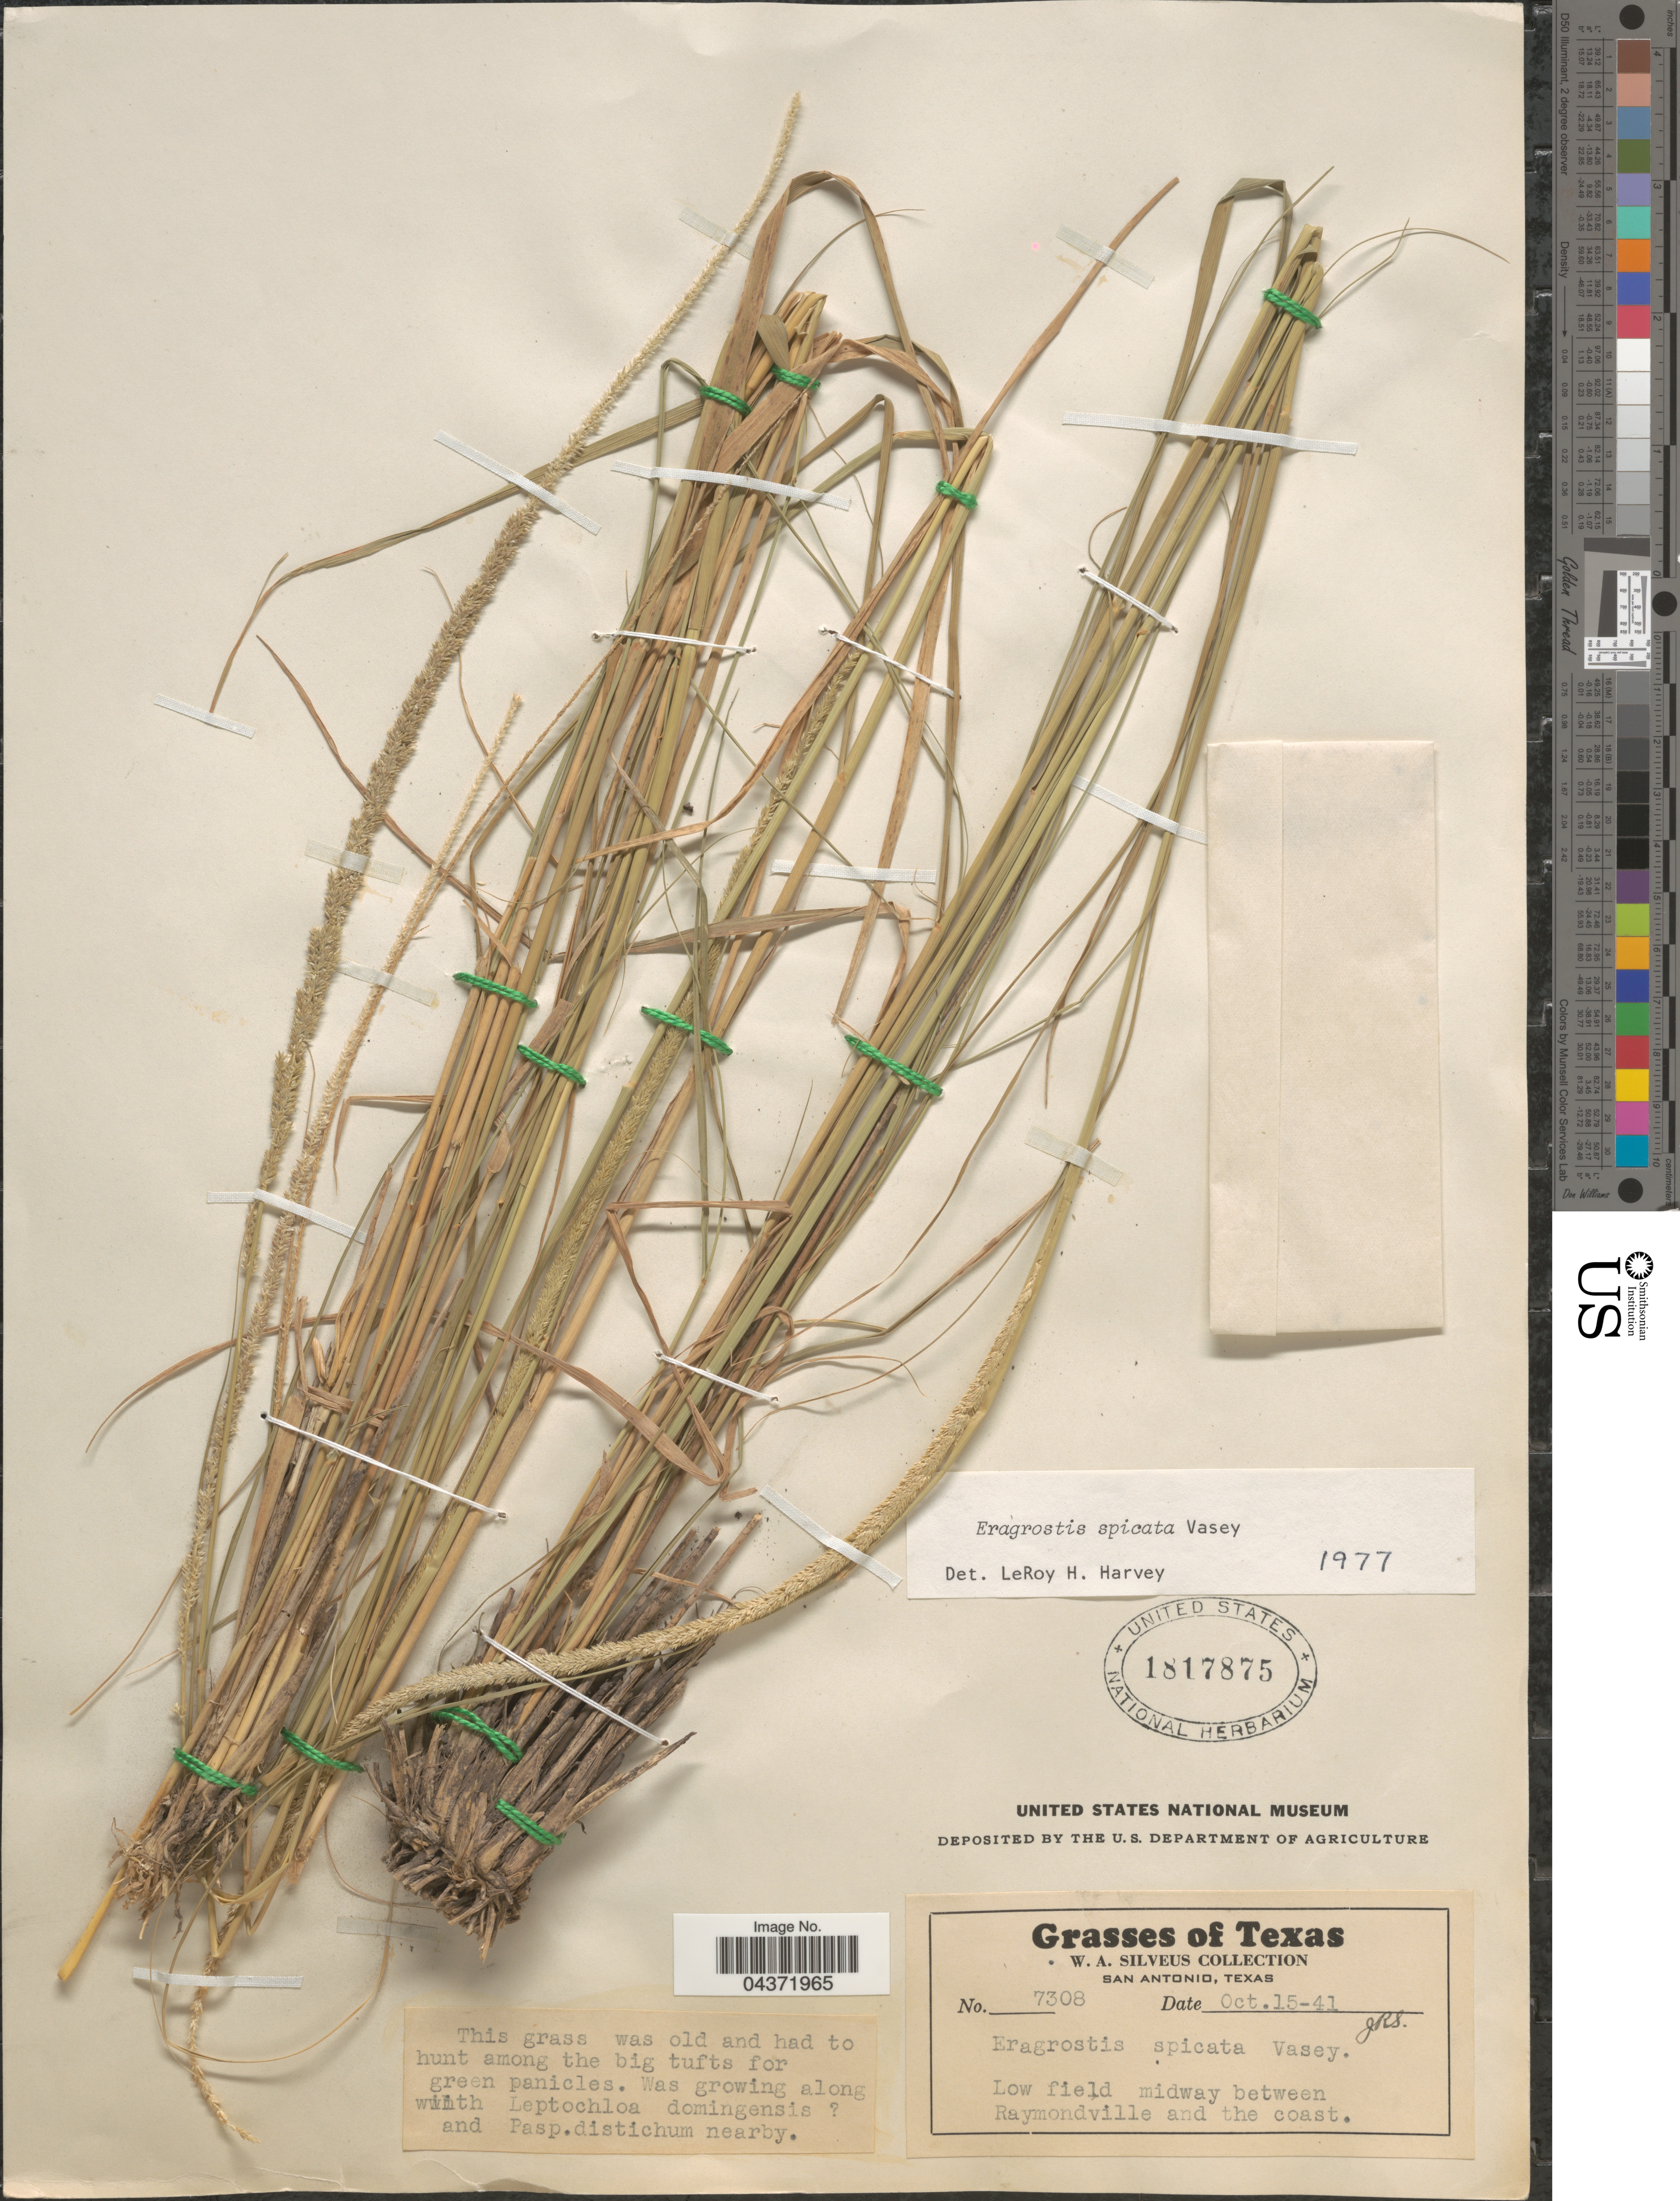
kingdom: Plantae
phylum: Tracheophyta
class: Liliopsida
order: Poales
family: Poaceae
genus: Eragrostis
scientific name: Eragrostis spicata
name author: Vasey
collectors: W. Silveus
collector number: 7308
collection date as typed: Transcribed d/m/y: 15/10/41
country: United States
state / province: Texas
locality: Low field midway between Raymondville and the coast.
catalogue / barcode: US 1817875